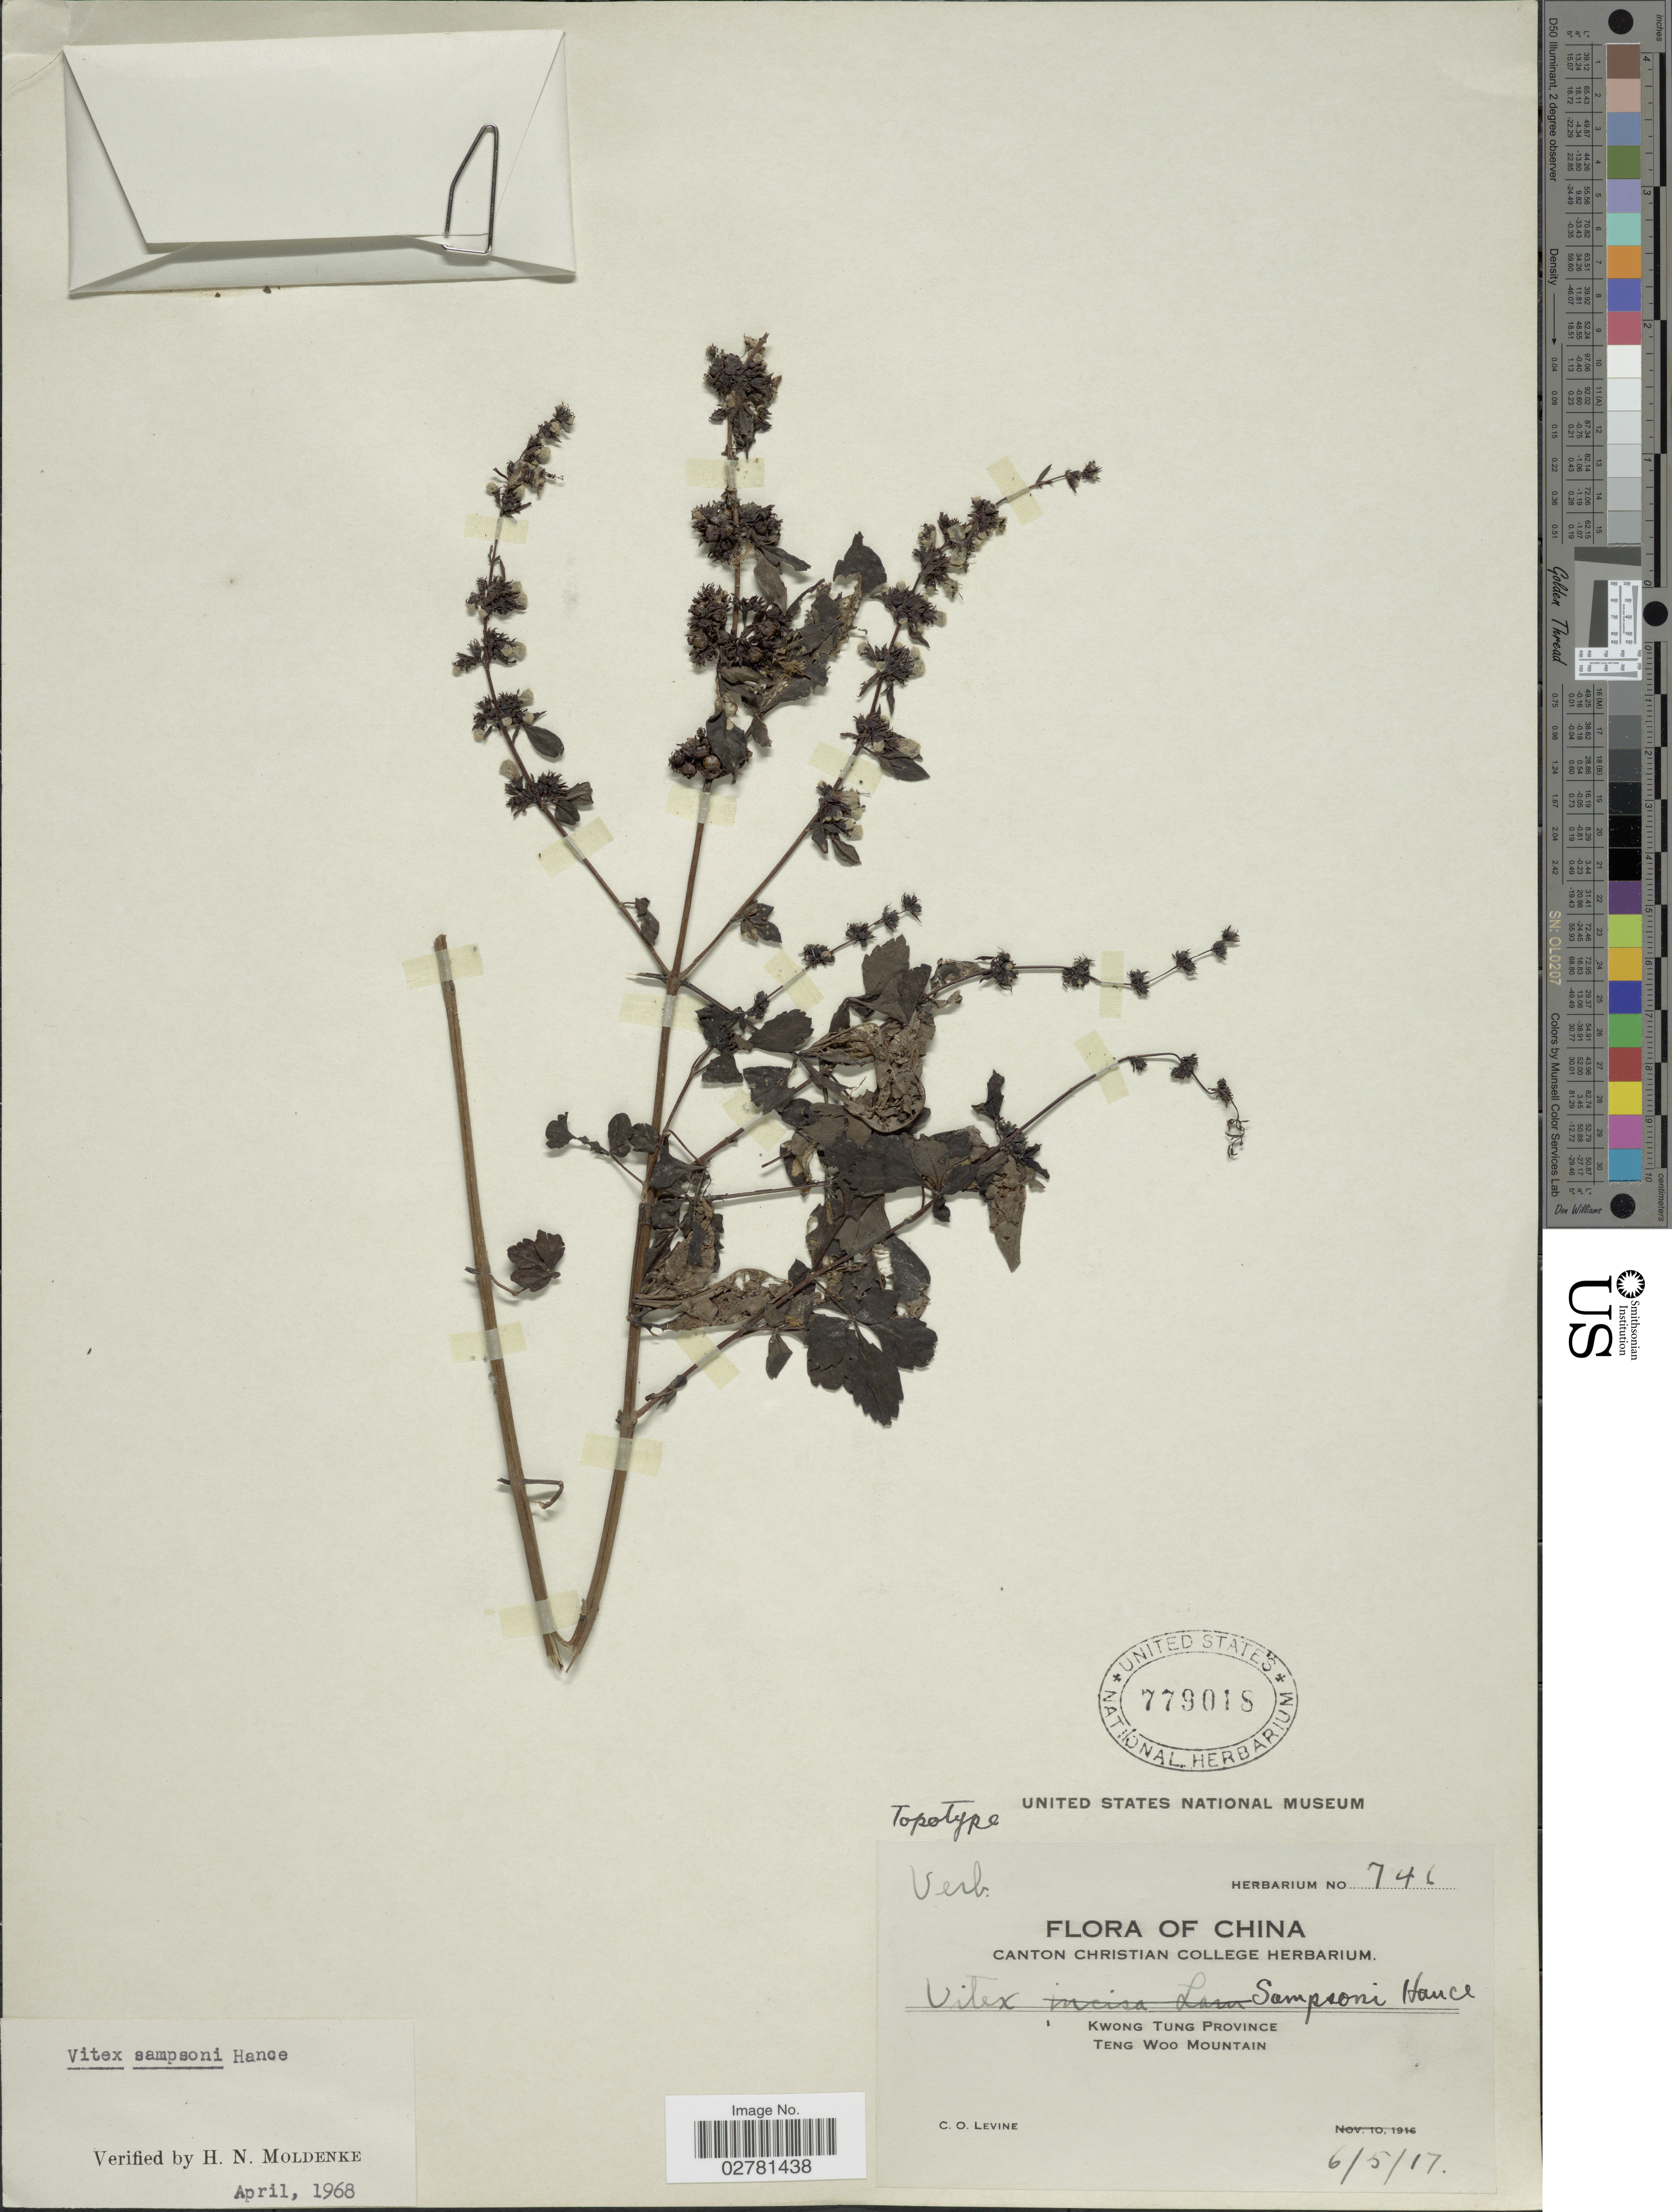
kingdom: Plantae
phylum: Tracheophyta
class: Magnoliopsida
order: Lamiales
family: Lamiaceae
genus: Vitex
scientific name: Vitex sampsonii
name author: Hance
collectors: C. O. Levine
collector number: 746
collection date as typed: Transcribed d/m/y: 6/5/17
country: China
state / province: Guangdong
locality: Kwong Tung Province. Teng Woo Mountain.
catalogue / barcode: US 779018